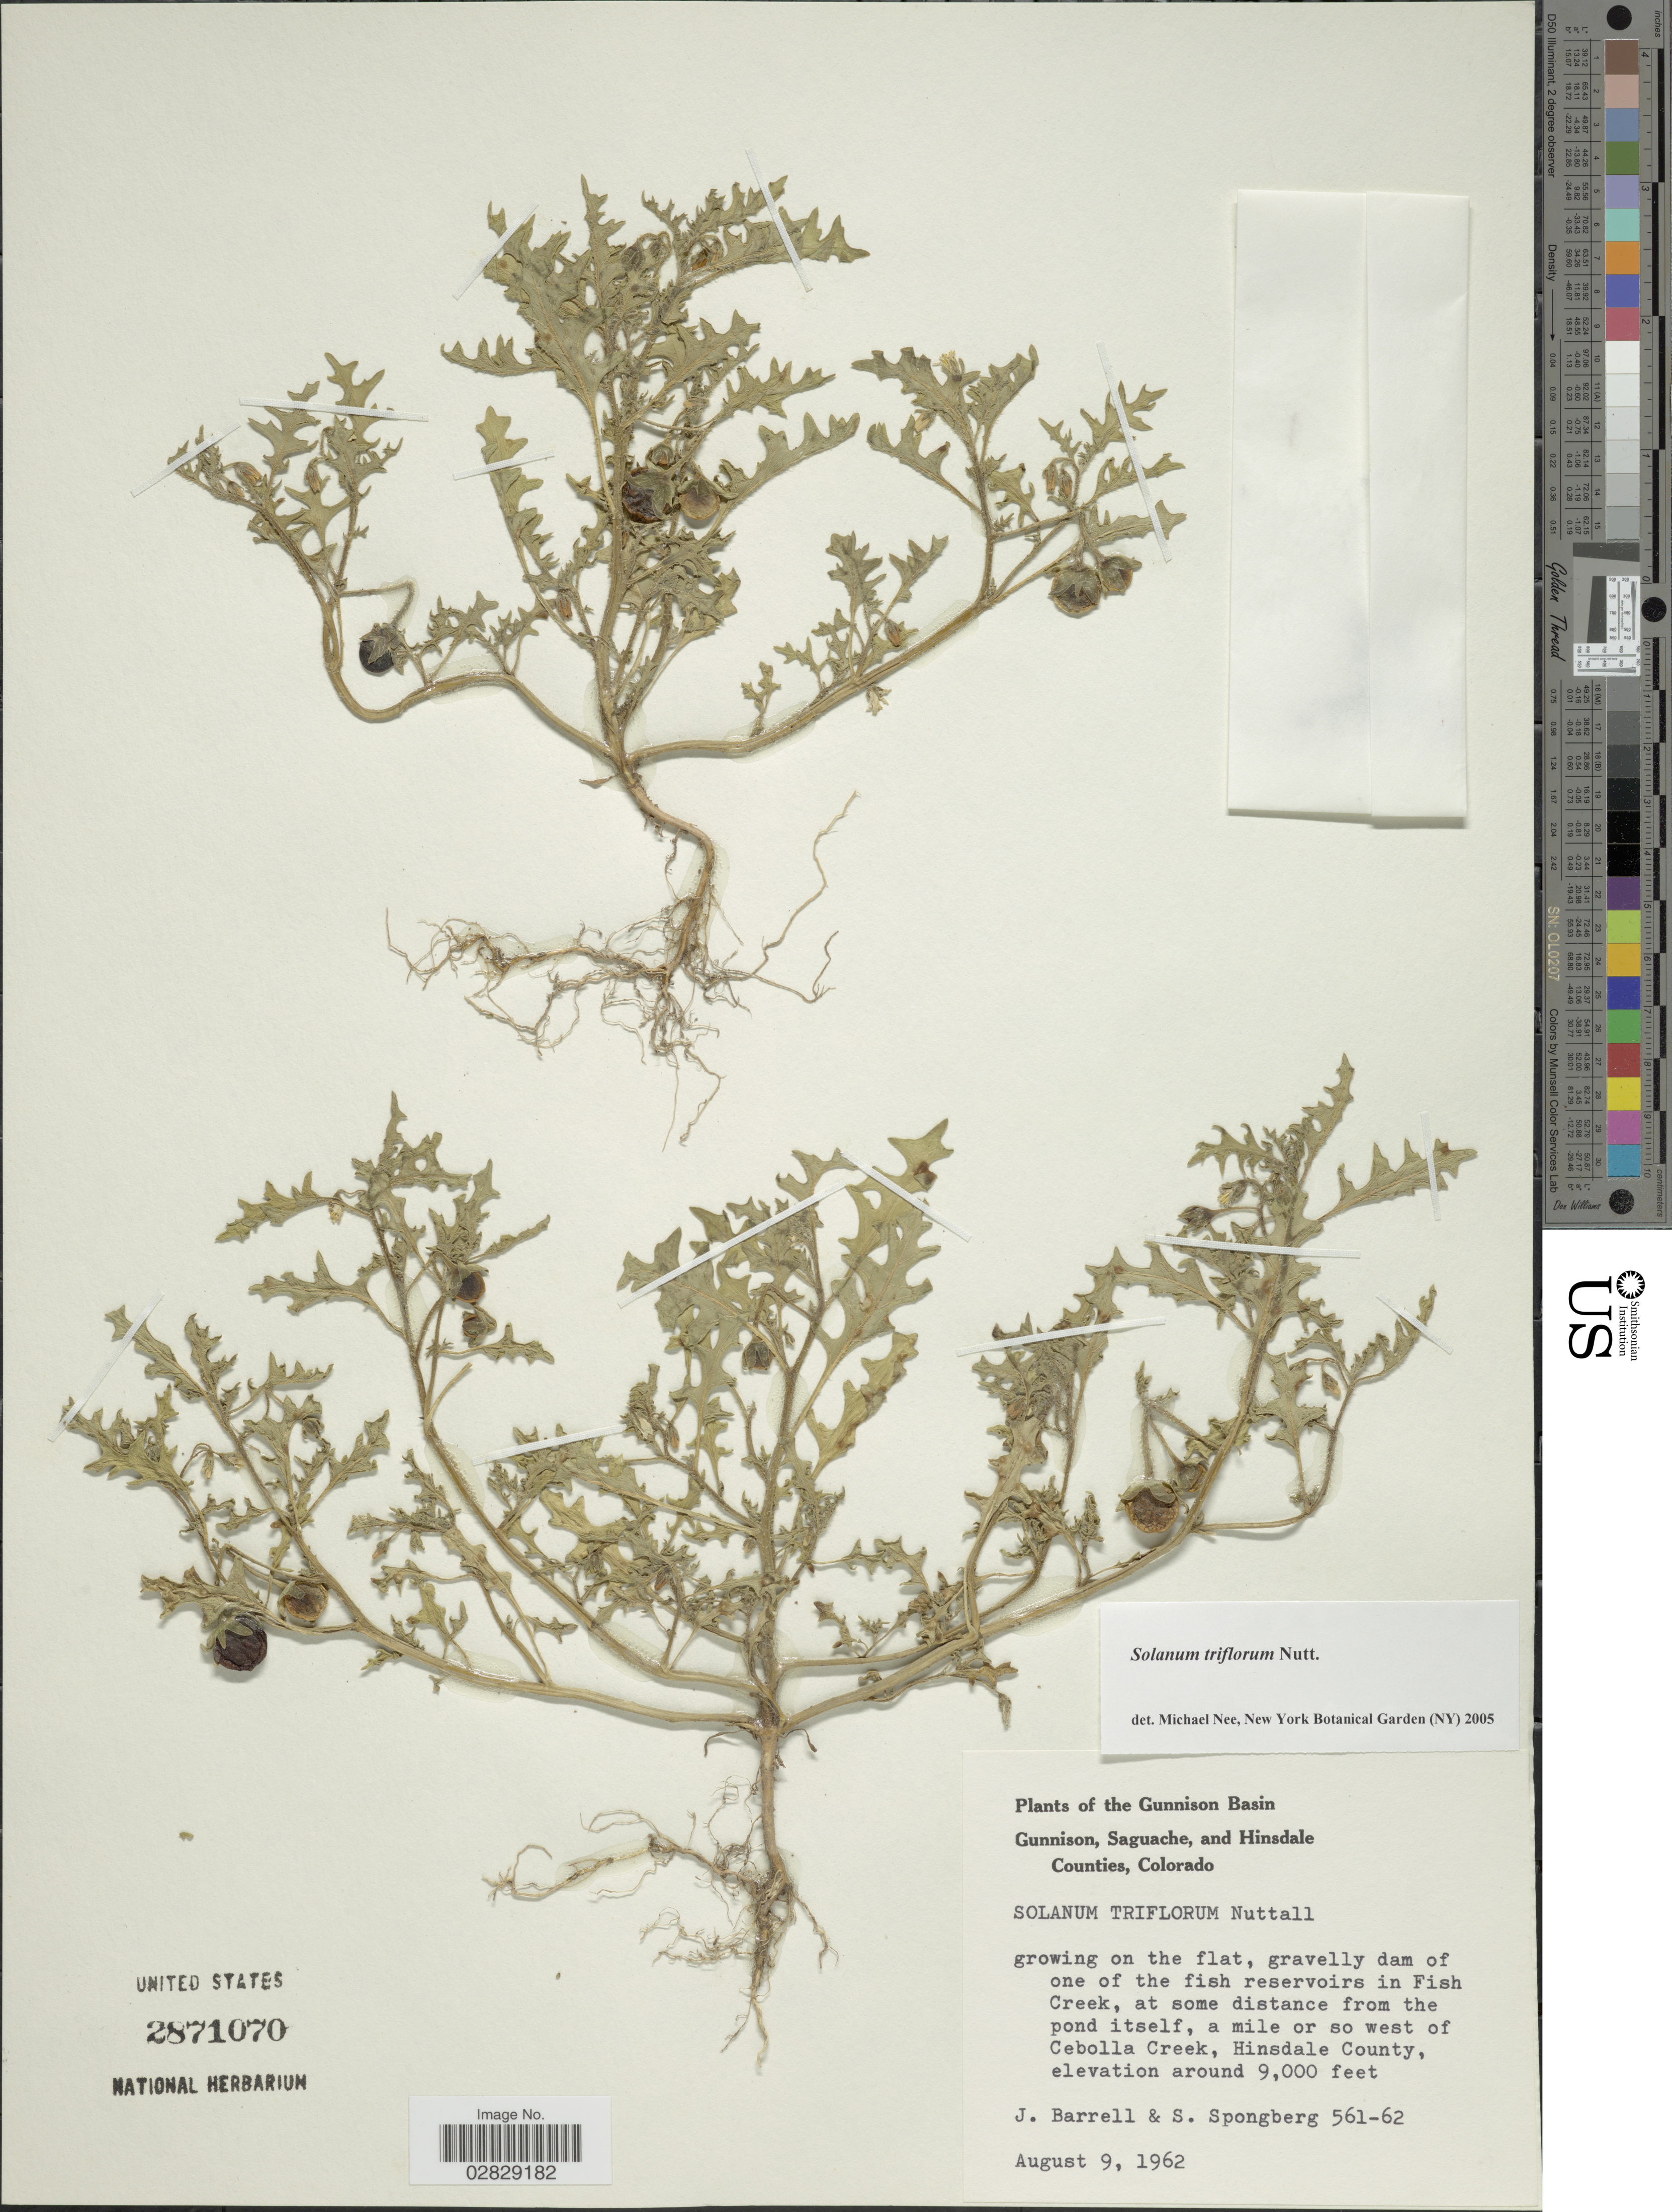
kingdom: Plantae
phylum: Tracheophyta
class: Magnoliopsida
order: Solanales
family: Solanaceae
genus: Solanum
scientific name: Solanum triflorum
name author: Nutt.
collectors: J. Barrell & S. A.Spongberg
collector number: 561-62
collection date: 1962-08-09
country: United States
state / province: Colorado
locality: Gravelly dam of one of the fish reservoirs in Fish Creek, at some distance from the pond itself, a mile or so west of Cebolla Creek, Hinsdale County.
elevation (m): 2743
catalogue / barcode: US 2871070